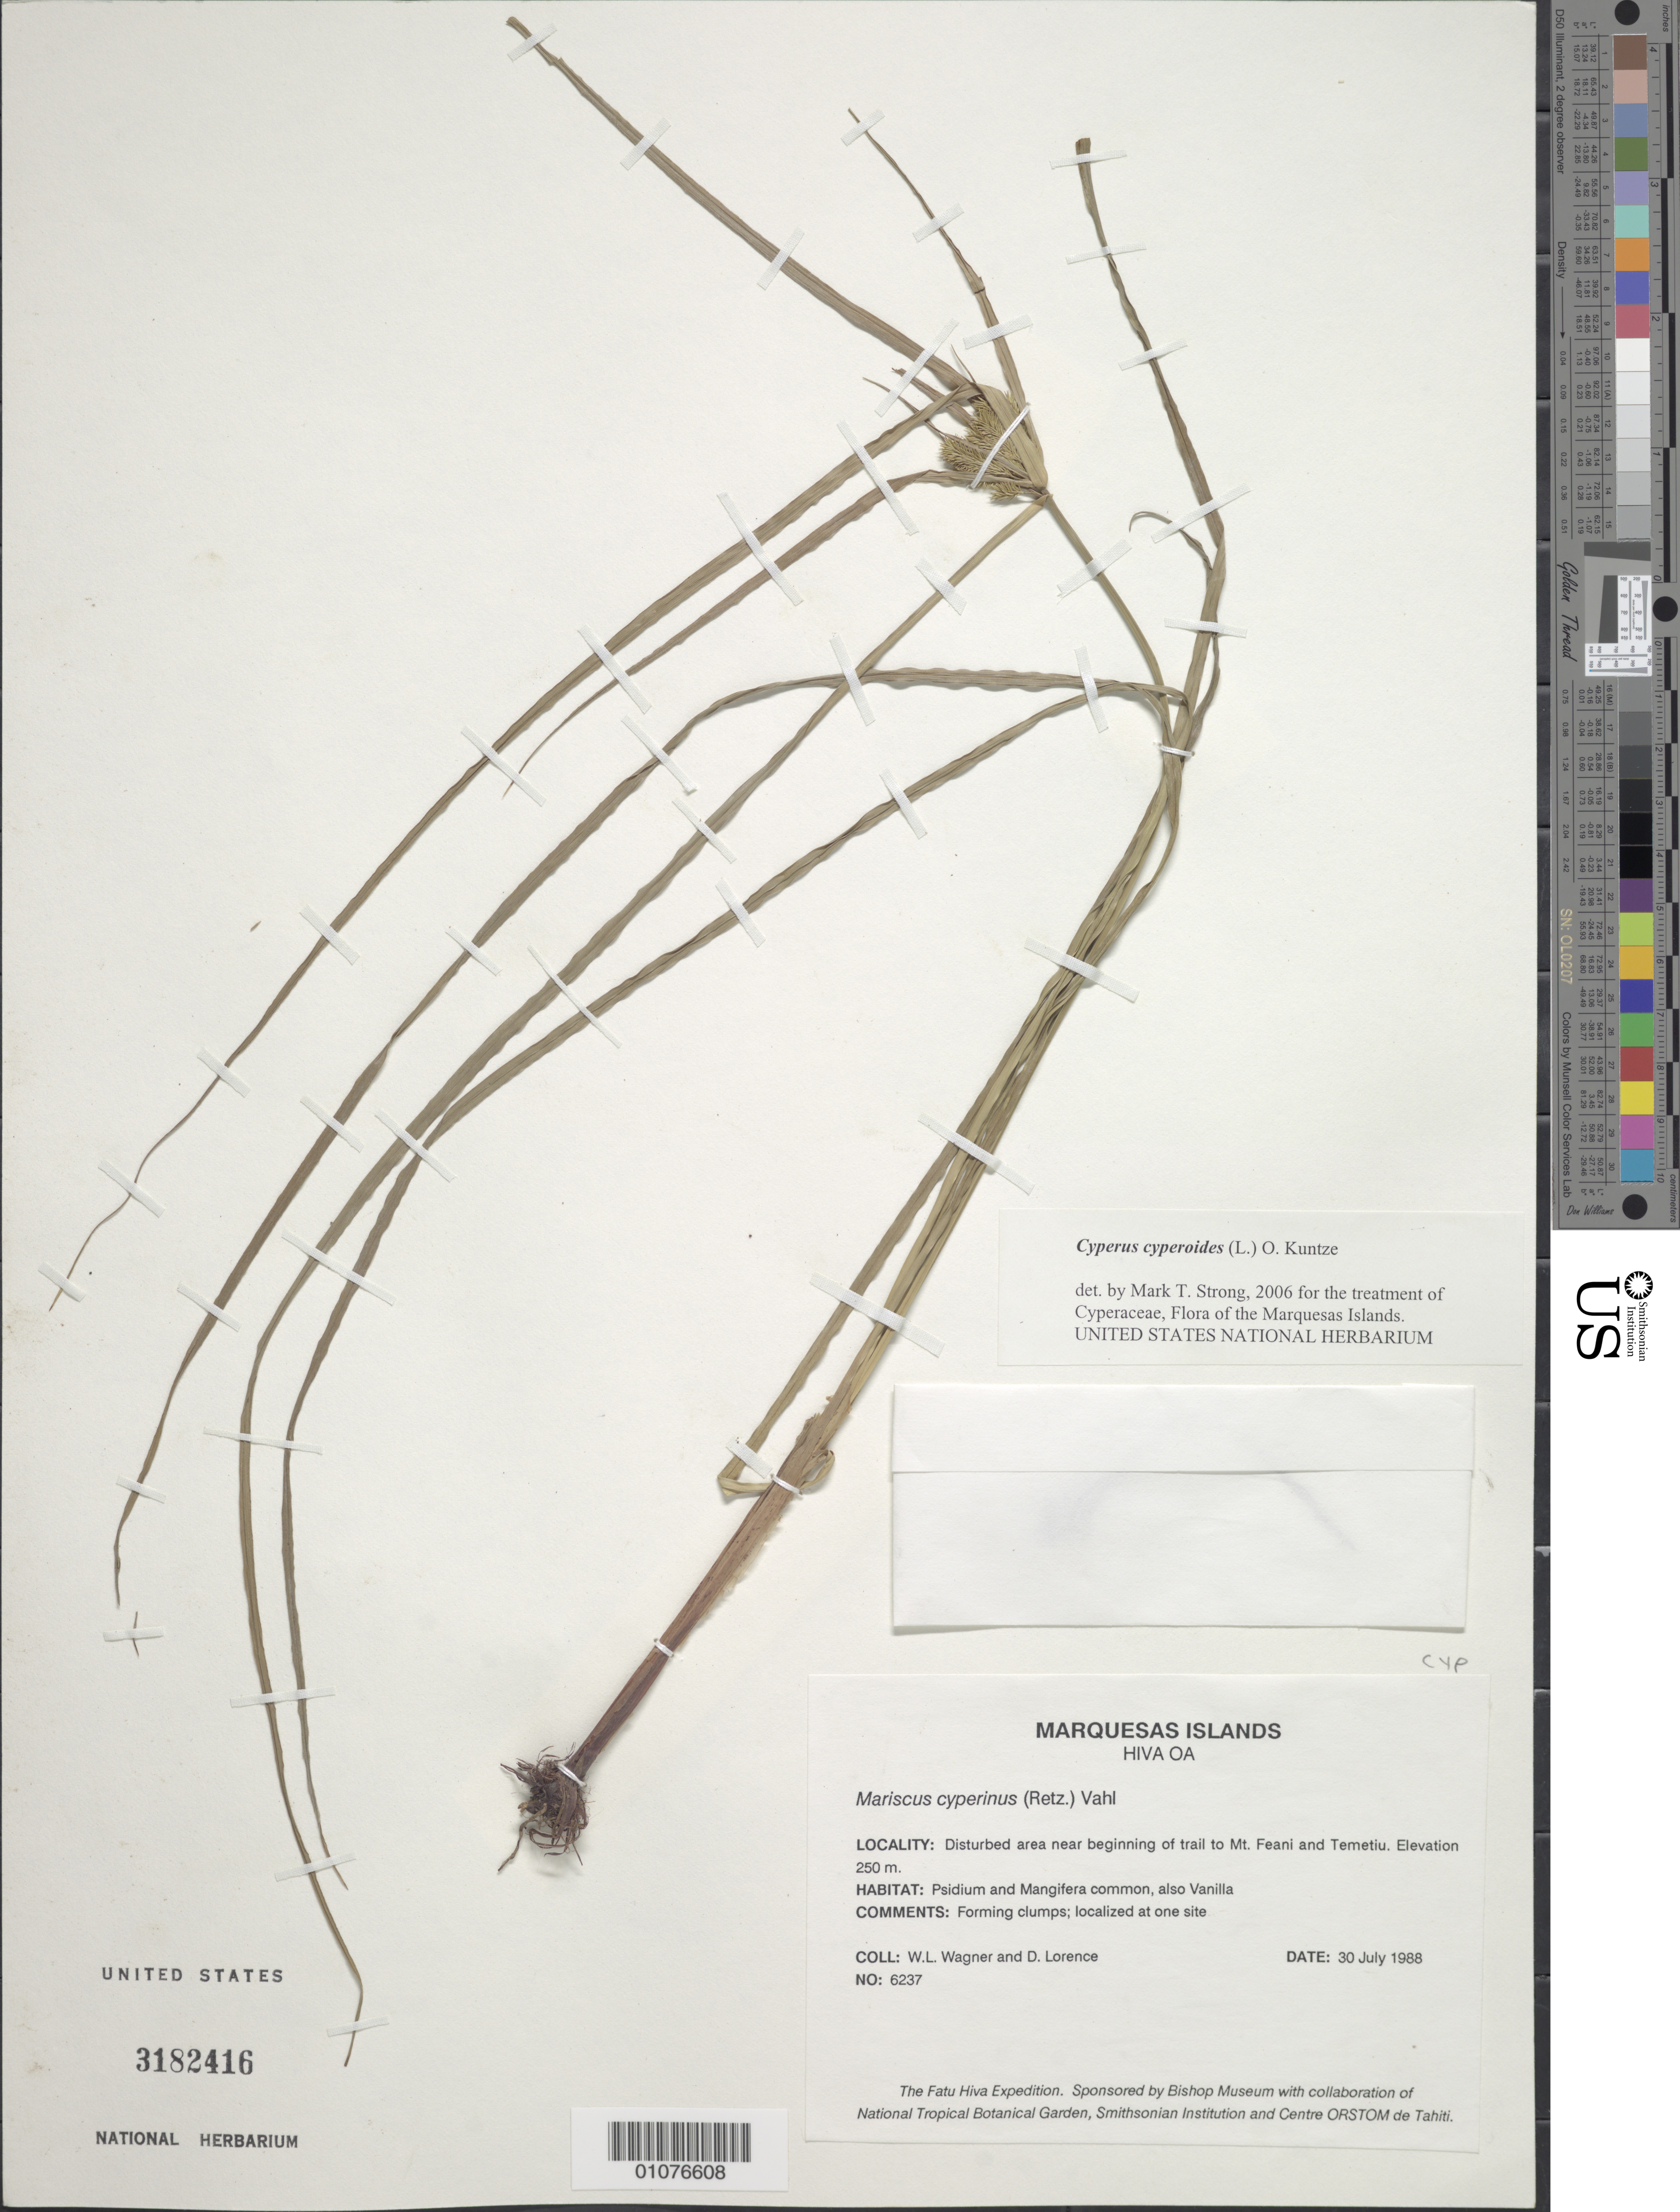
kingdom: Plantae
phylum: Tracheophyta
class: Liliopsida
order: Poales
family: Cyperaceae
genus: Cyperus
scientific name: Cyperus cyperoides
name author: (L.) Kuntze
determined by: Strong, M. T., (US), Smithsonian Institution - National Museum of Natural History (UNITED STATES)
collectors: W. L. Wagner & D. Lorence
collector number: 6237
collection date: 1988-07-30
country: French Polynesia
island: Hiva Oa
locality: disturbed area near beginning of trail to Mt. Feani and Temetiu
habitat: Psidium and Mangifera common, also Vanilla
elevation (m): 250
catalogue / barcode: US 3182416